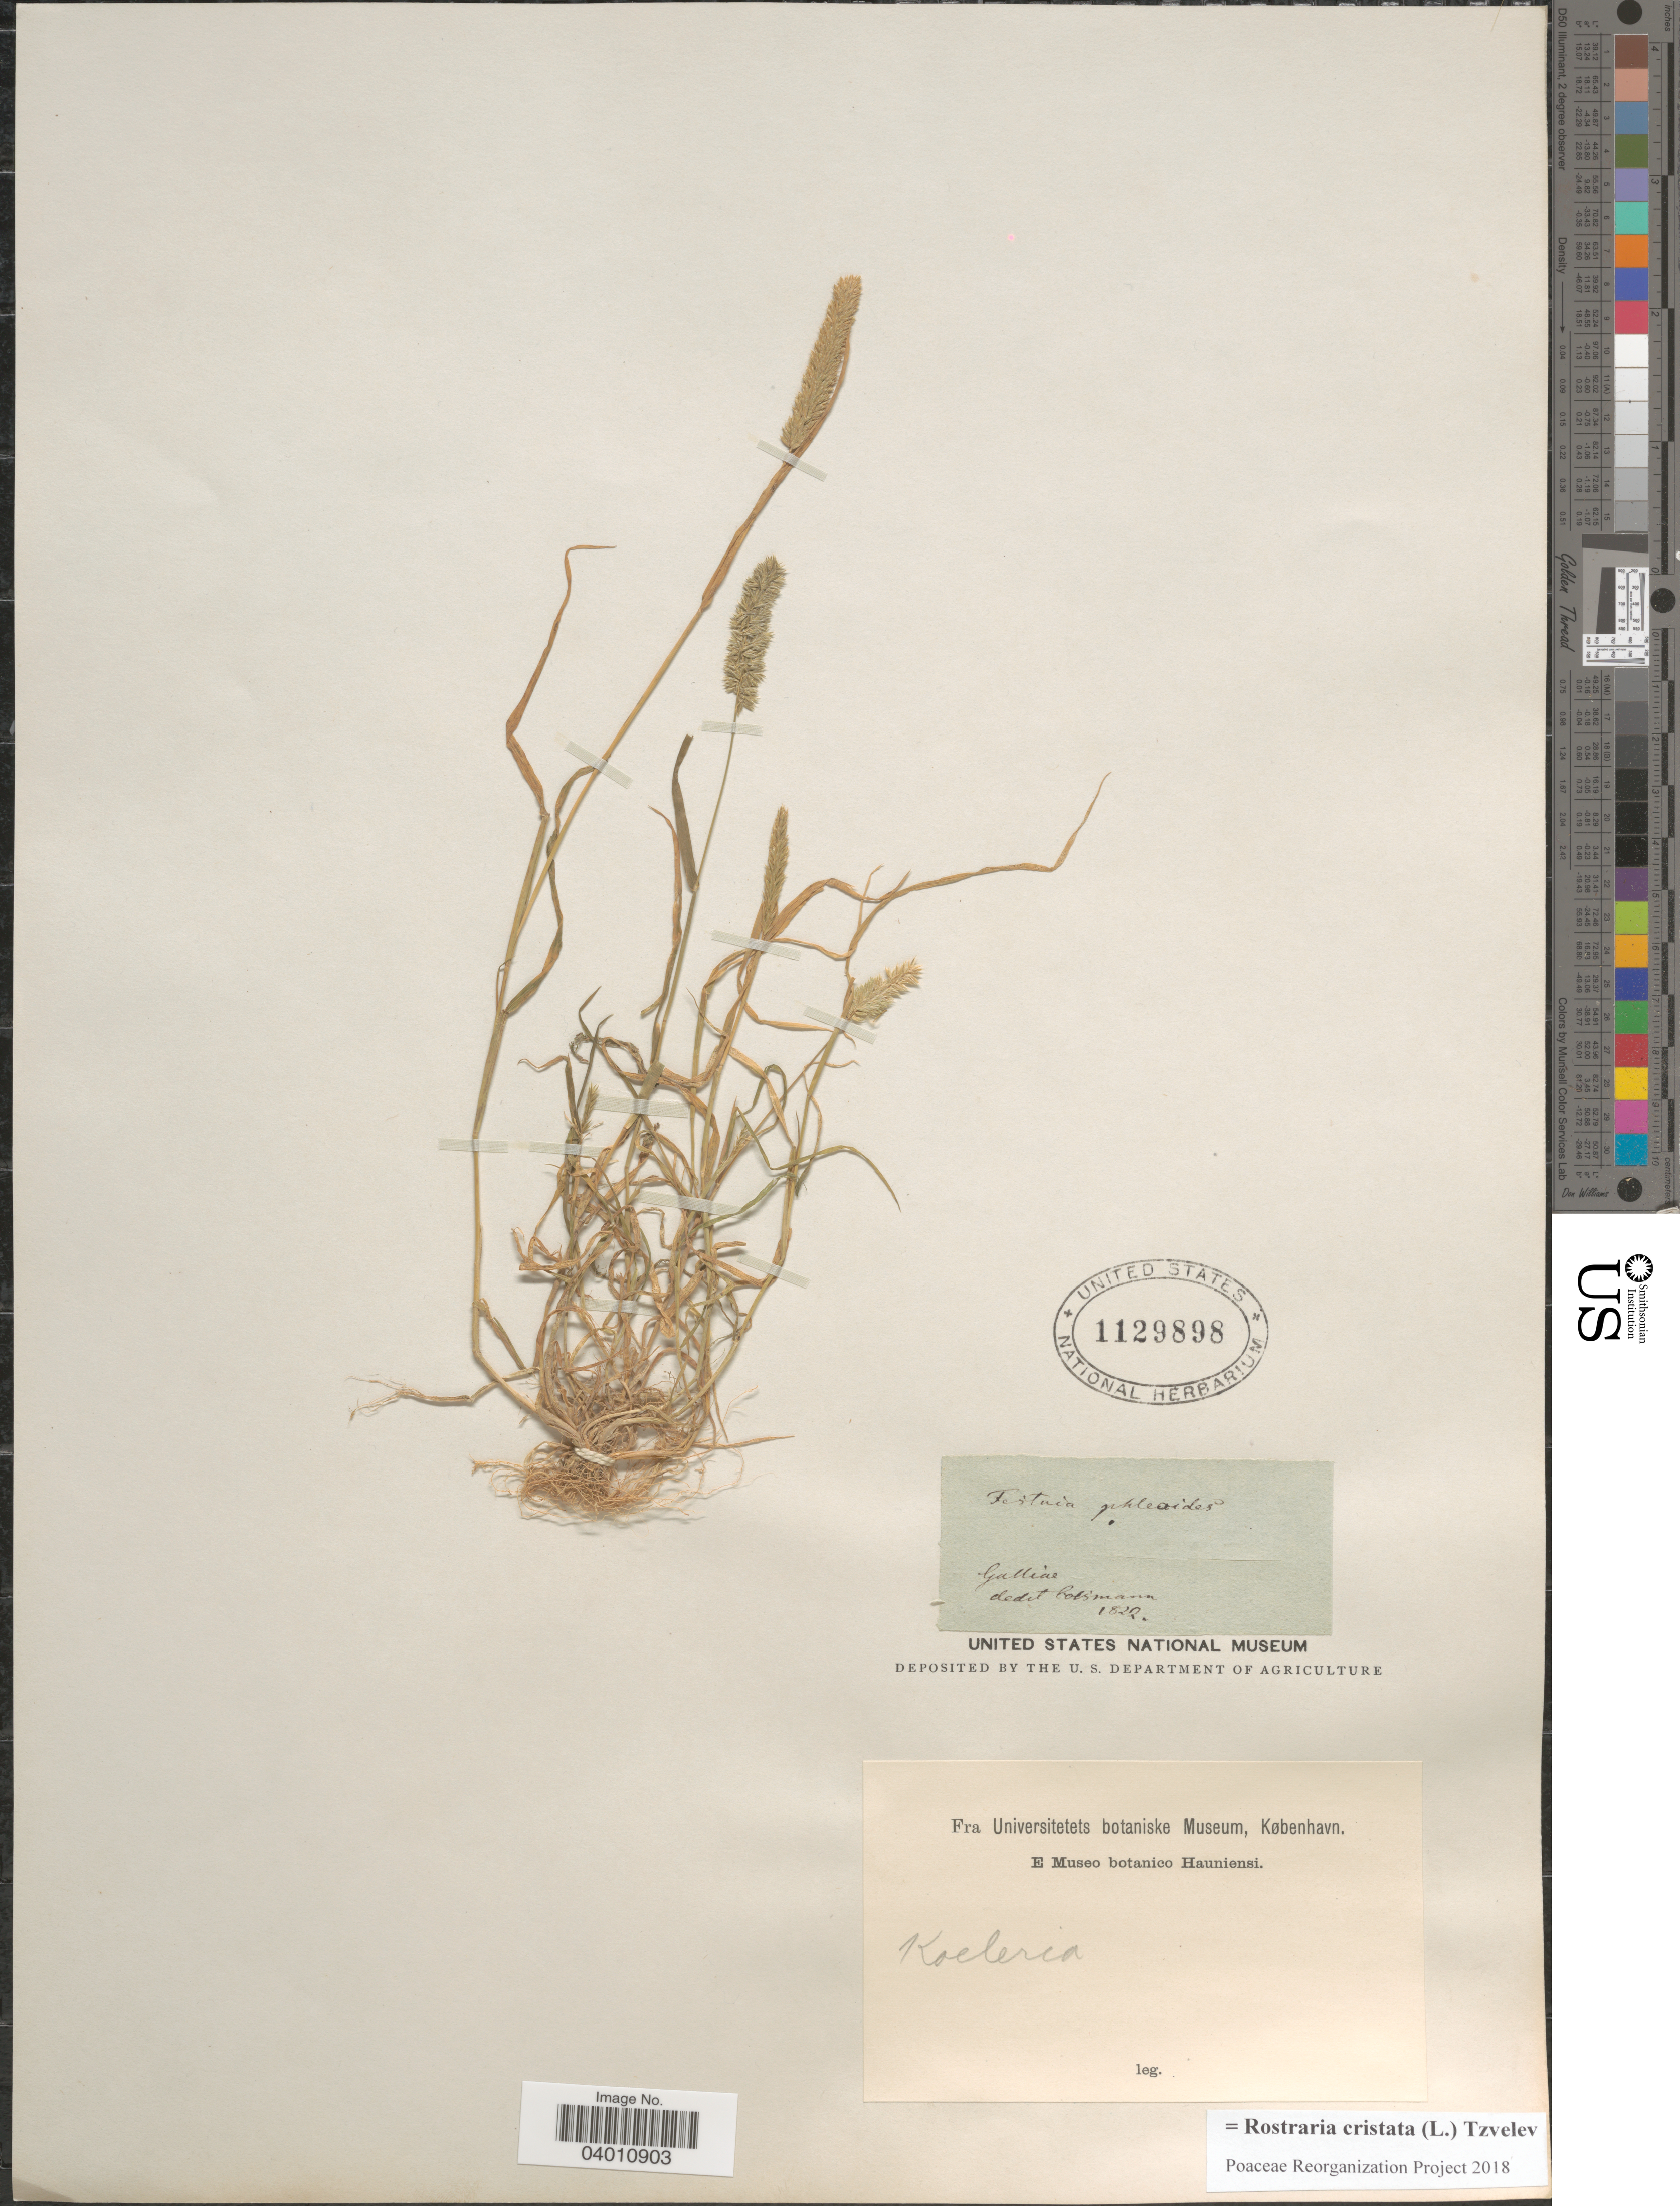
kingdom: Plantae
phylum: Tracheophyta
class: Liliopsida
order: Poales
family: Poaceae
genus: Rostraria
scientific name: Rostraria cristata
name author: (L.) Tzvelev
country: France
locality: Galliae.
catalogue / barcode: US 1129898